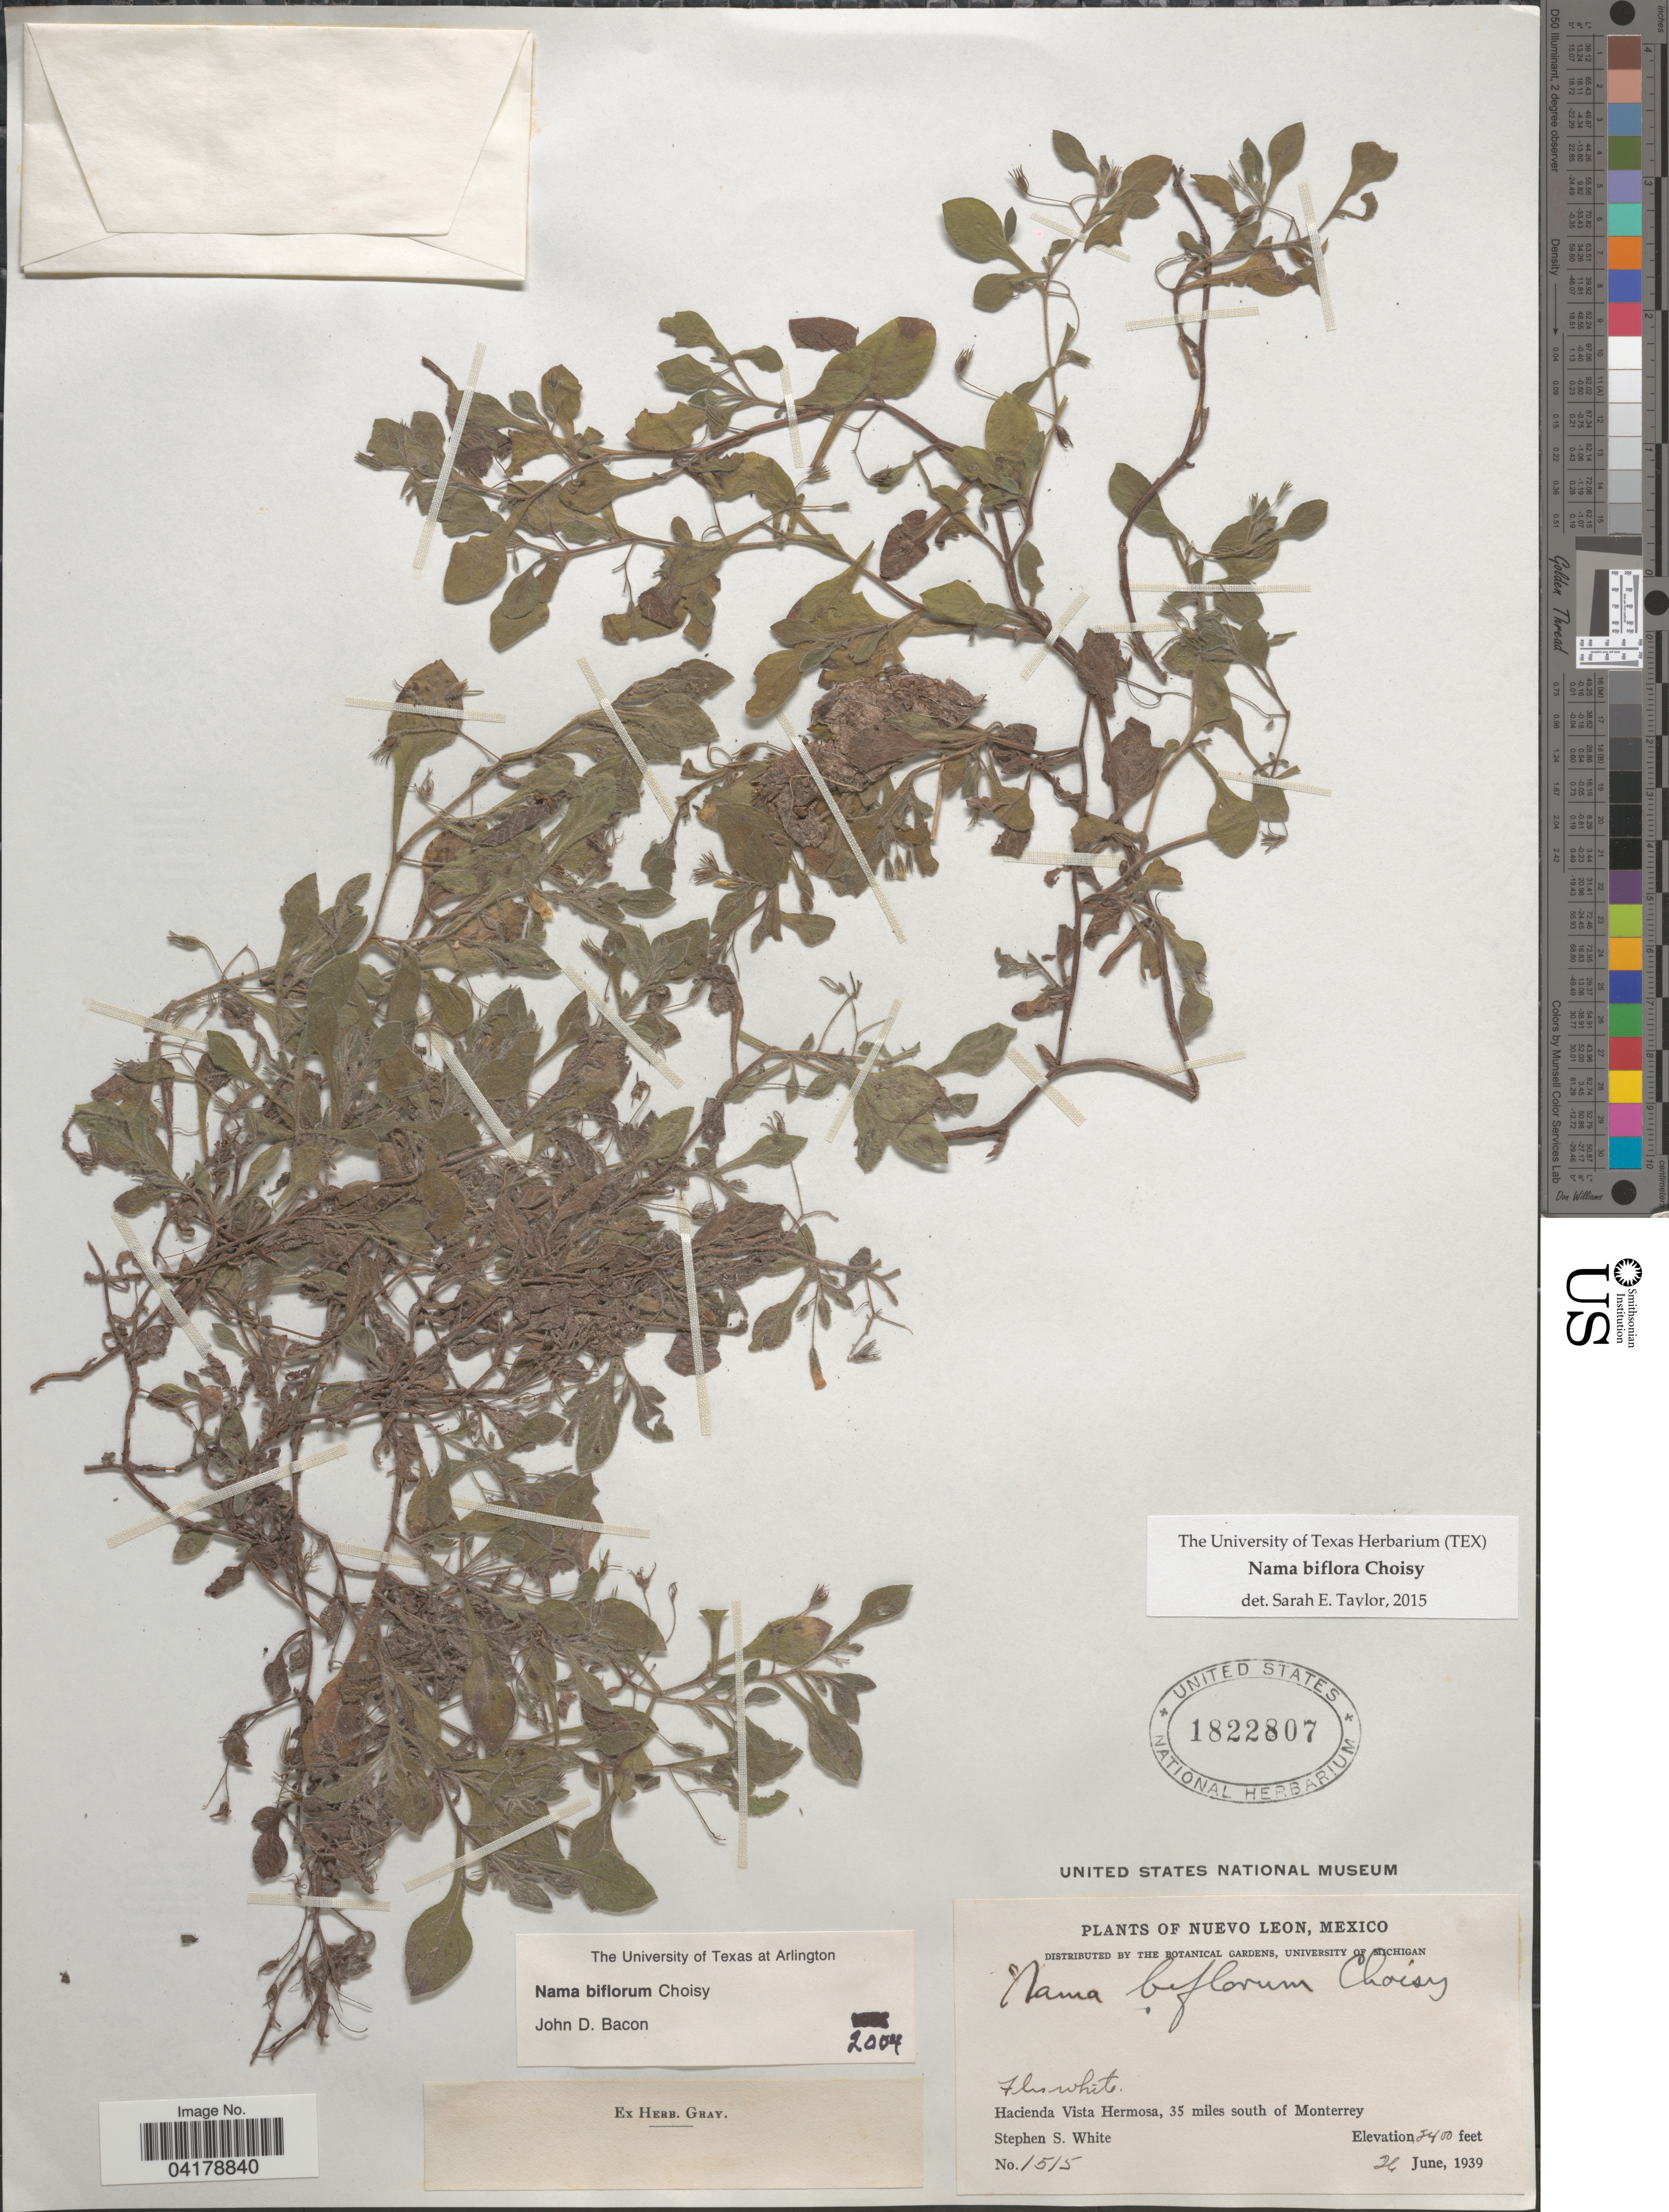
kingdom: Plantae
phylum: Tracheophyta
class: Magnoliopsida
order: Boraginales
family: Namaceae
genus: Nama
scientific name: Nama biflora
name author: Choisy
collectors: S. S. White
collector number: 1515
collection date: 1939-06-26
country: Mexico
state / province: Nuevo León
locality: Hacienda Vista Hermosa, 35 miles south of Monterrey.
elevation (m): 732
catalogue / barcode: US 1822807